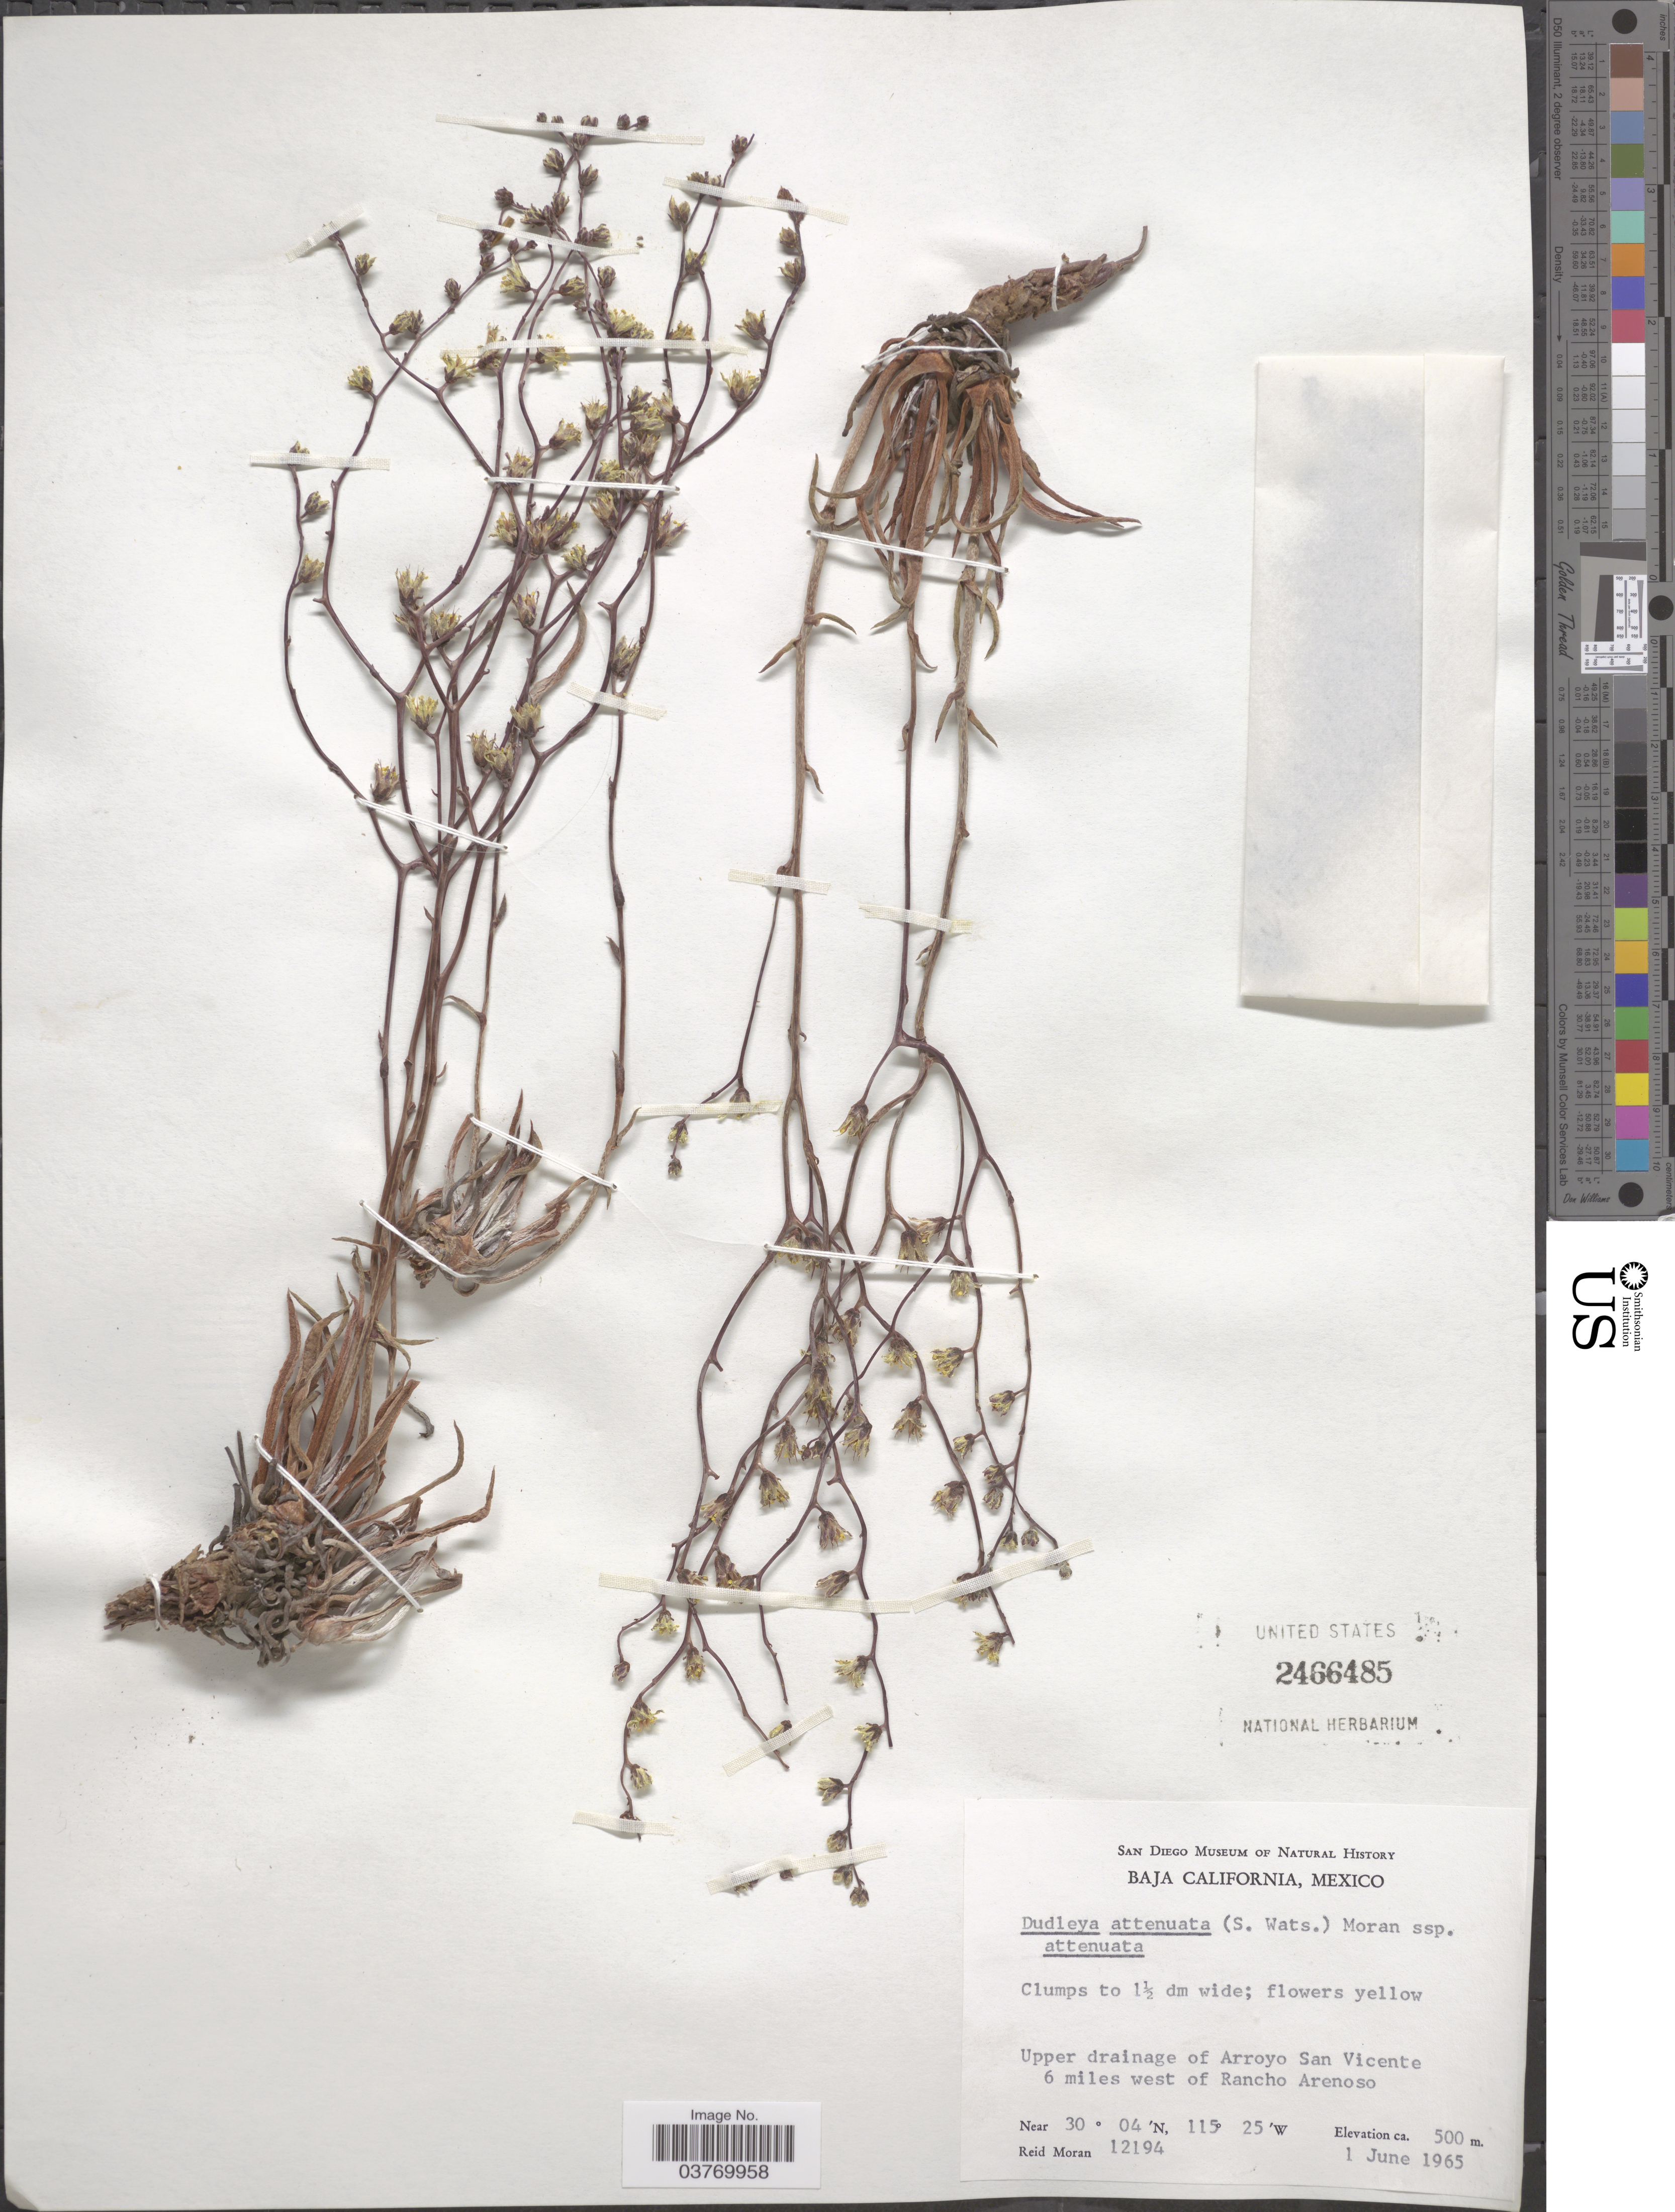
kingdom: Plantae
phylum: Tracheophyta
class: Magnoliopsida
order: Saxifragales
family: Crassulaceae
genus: Dudleya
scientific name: Dudleya attenuata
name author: (S. Watson) Moran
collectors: R. V. Moran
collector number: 12194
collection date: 1965-06-01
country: Mexico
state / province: Baja California Norte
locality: Upper drainage of Arroya San Vicente 6 miles west of Rancho Arenoso.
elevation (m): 500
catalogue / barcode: US 2466485